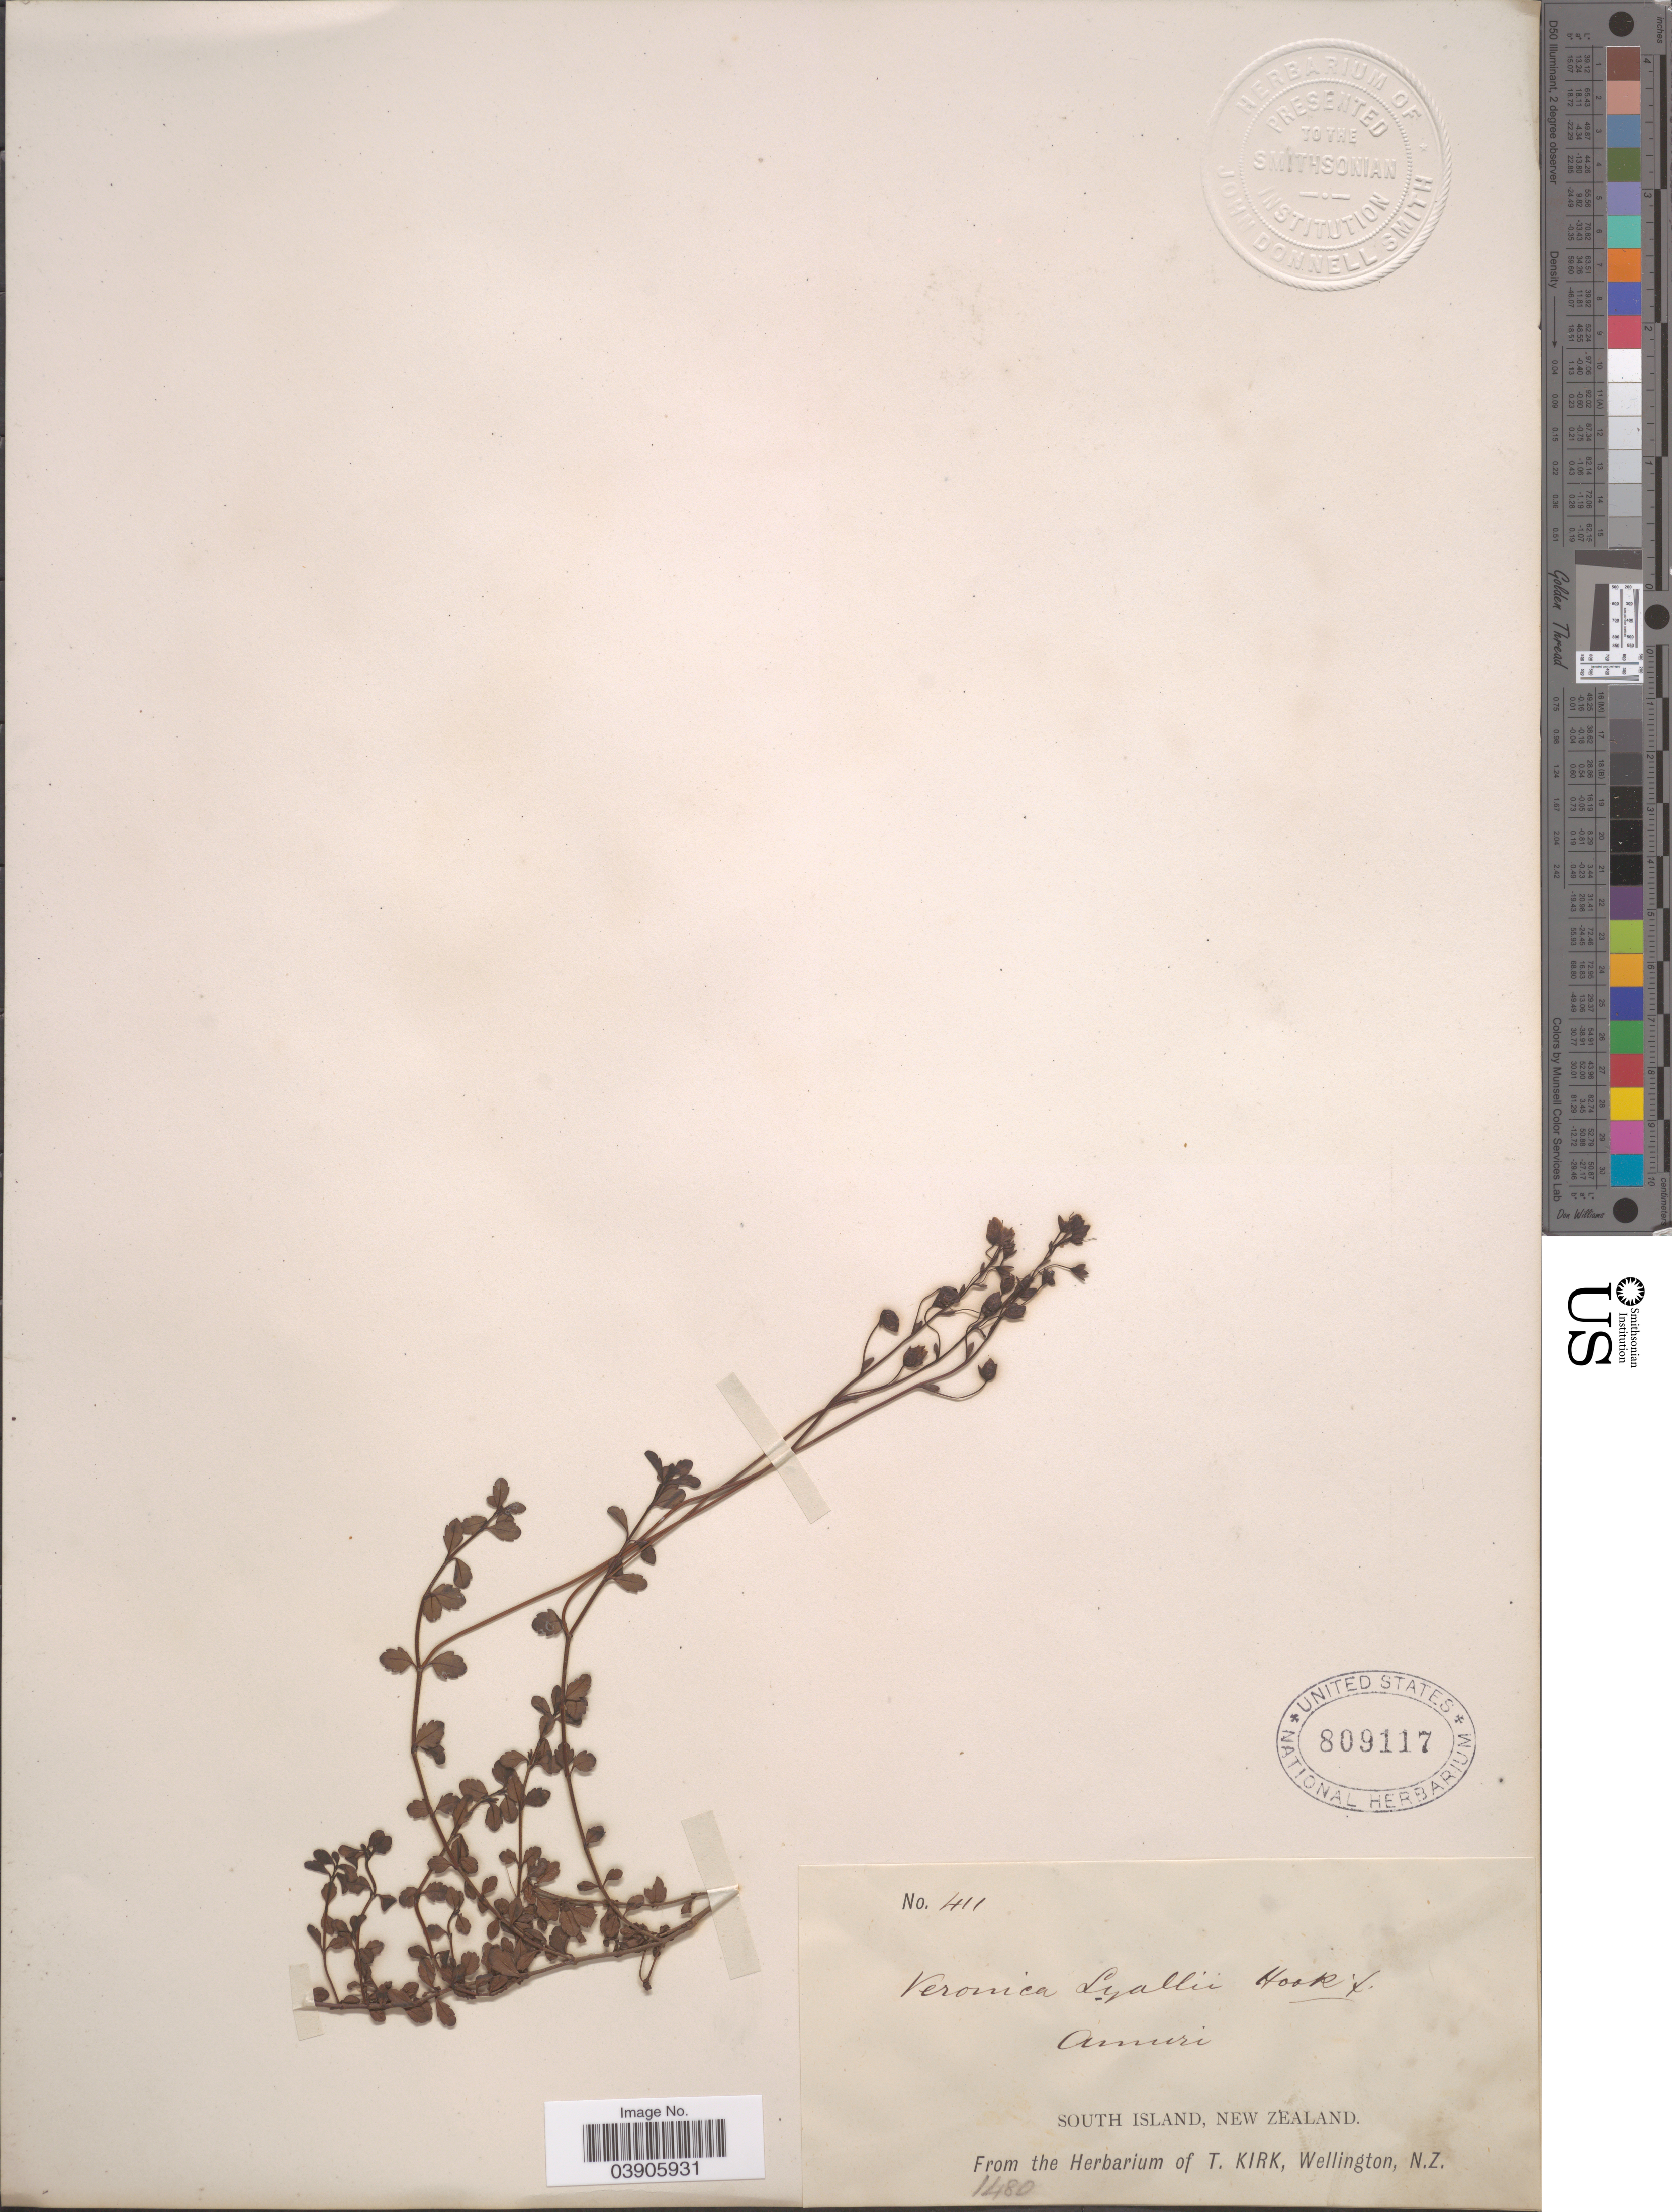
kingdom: Plantae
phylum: Tracheophyta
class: Magnoliopsida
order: Lamiales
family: Plantaginaceae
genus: Hebe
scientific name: Hebe lyallii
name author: (Hook. f.) A. Wall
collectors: ex herb. T. Kirk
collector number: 411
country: New Zealand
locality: Amuri. South Island.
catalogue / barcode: US 809117